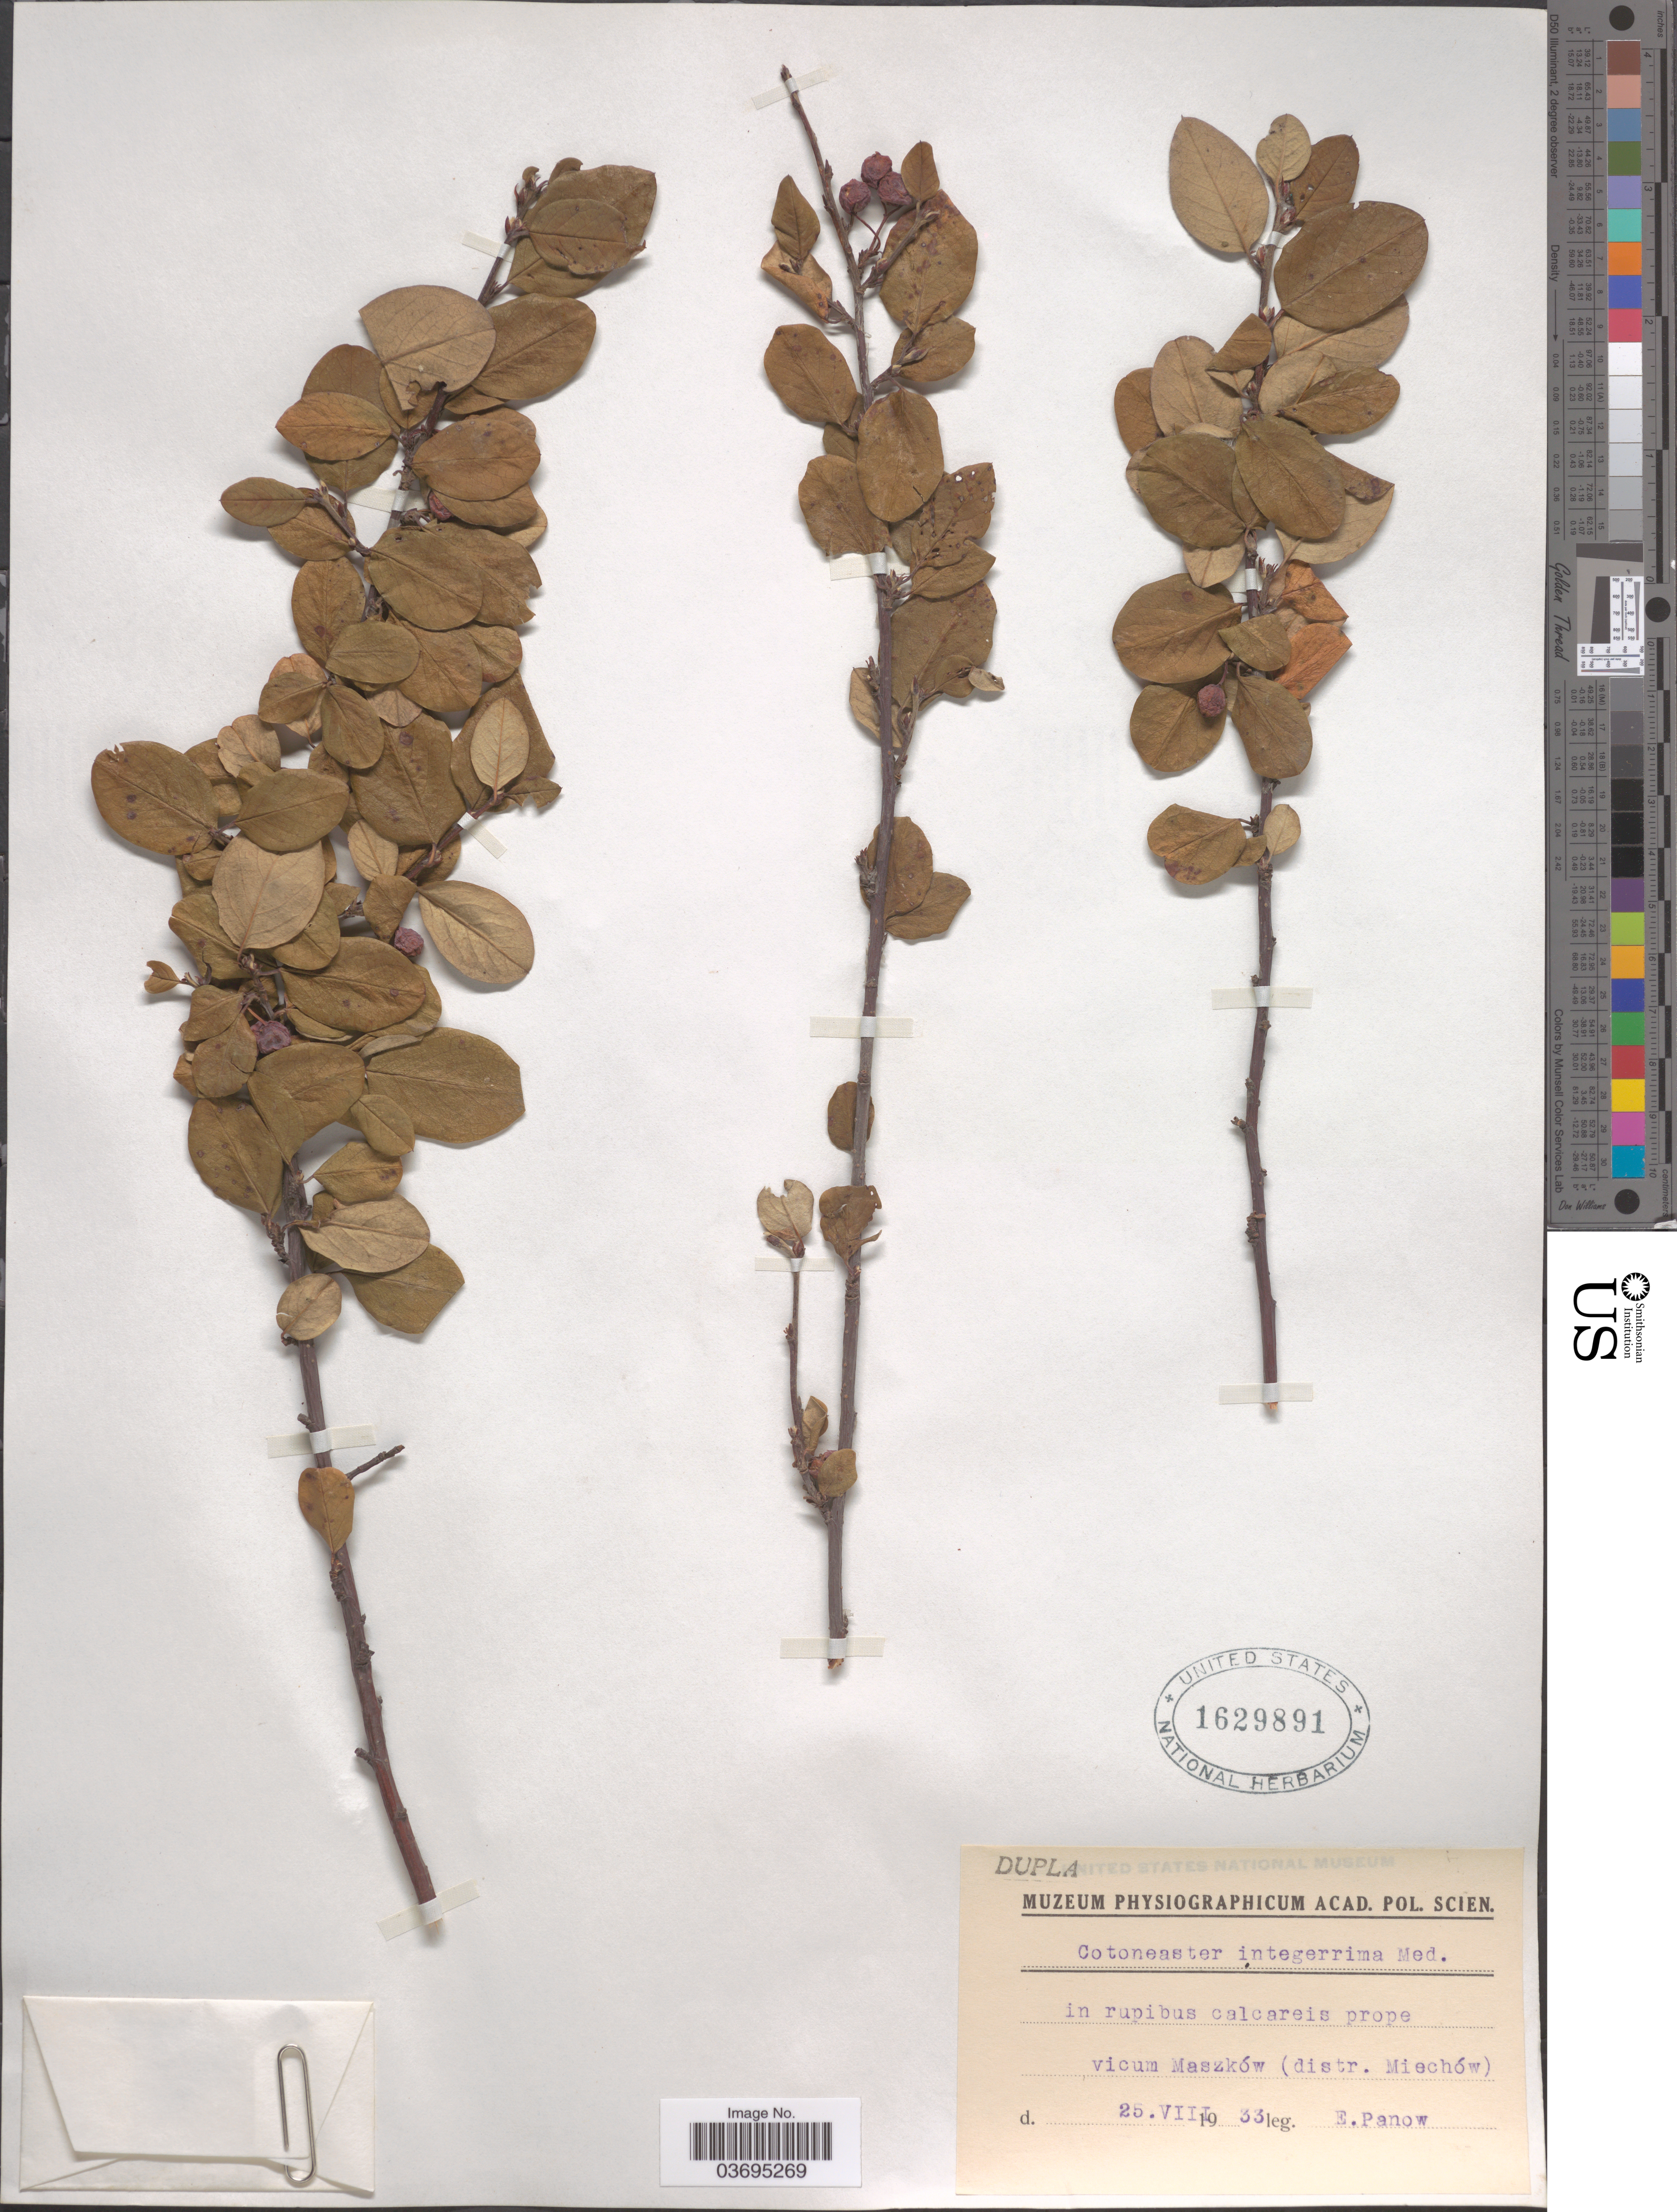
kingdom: Plantae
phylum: Tracheophyta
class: Magnoliopsida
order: Rosales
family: Rosaceae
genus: Cotoneaster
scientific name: Cotoneaster integerrimus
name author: Medik.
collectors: E. Panow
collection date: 1933-08-25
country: Poland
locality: In rupibus calcareis prope vicum Maszków (distr. Miechów).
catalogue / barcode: US 1629891